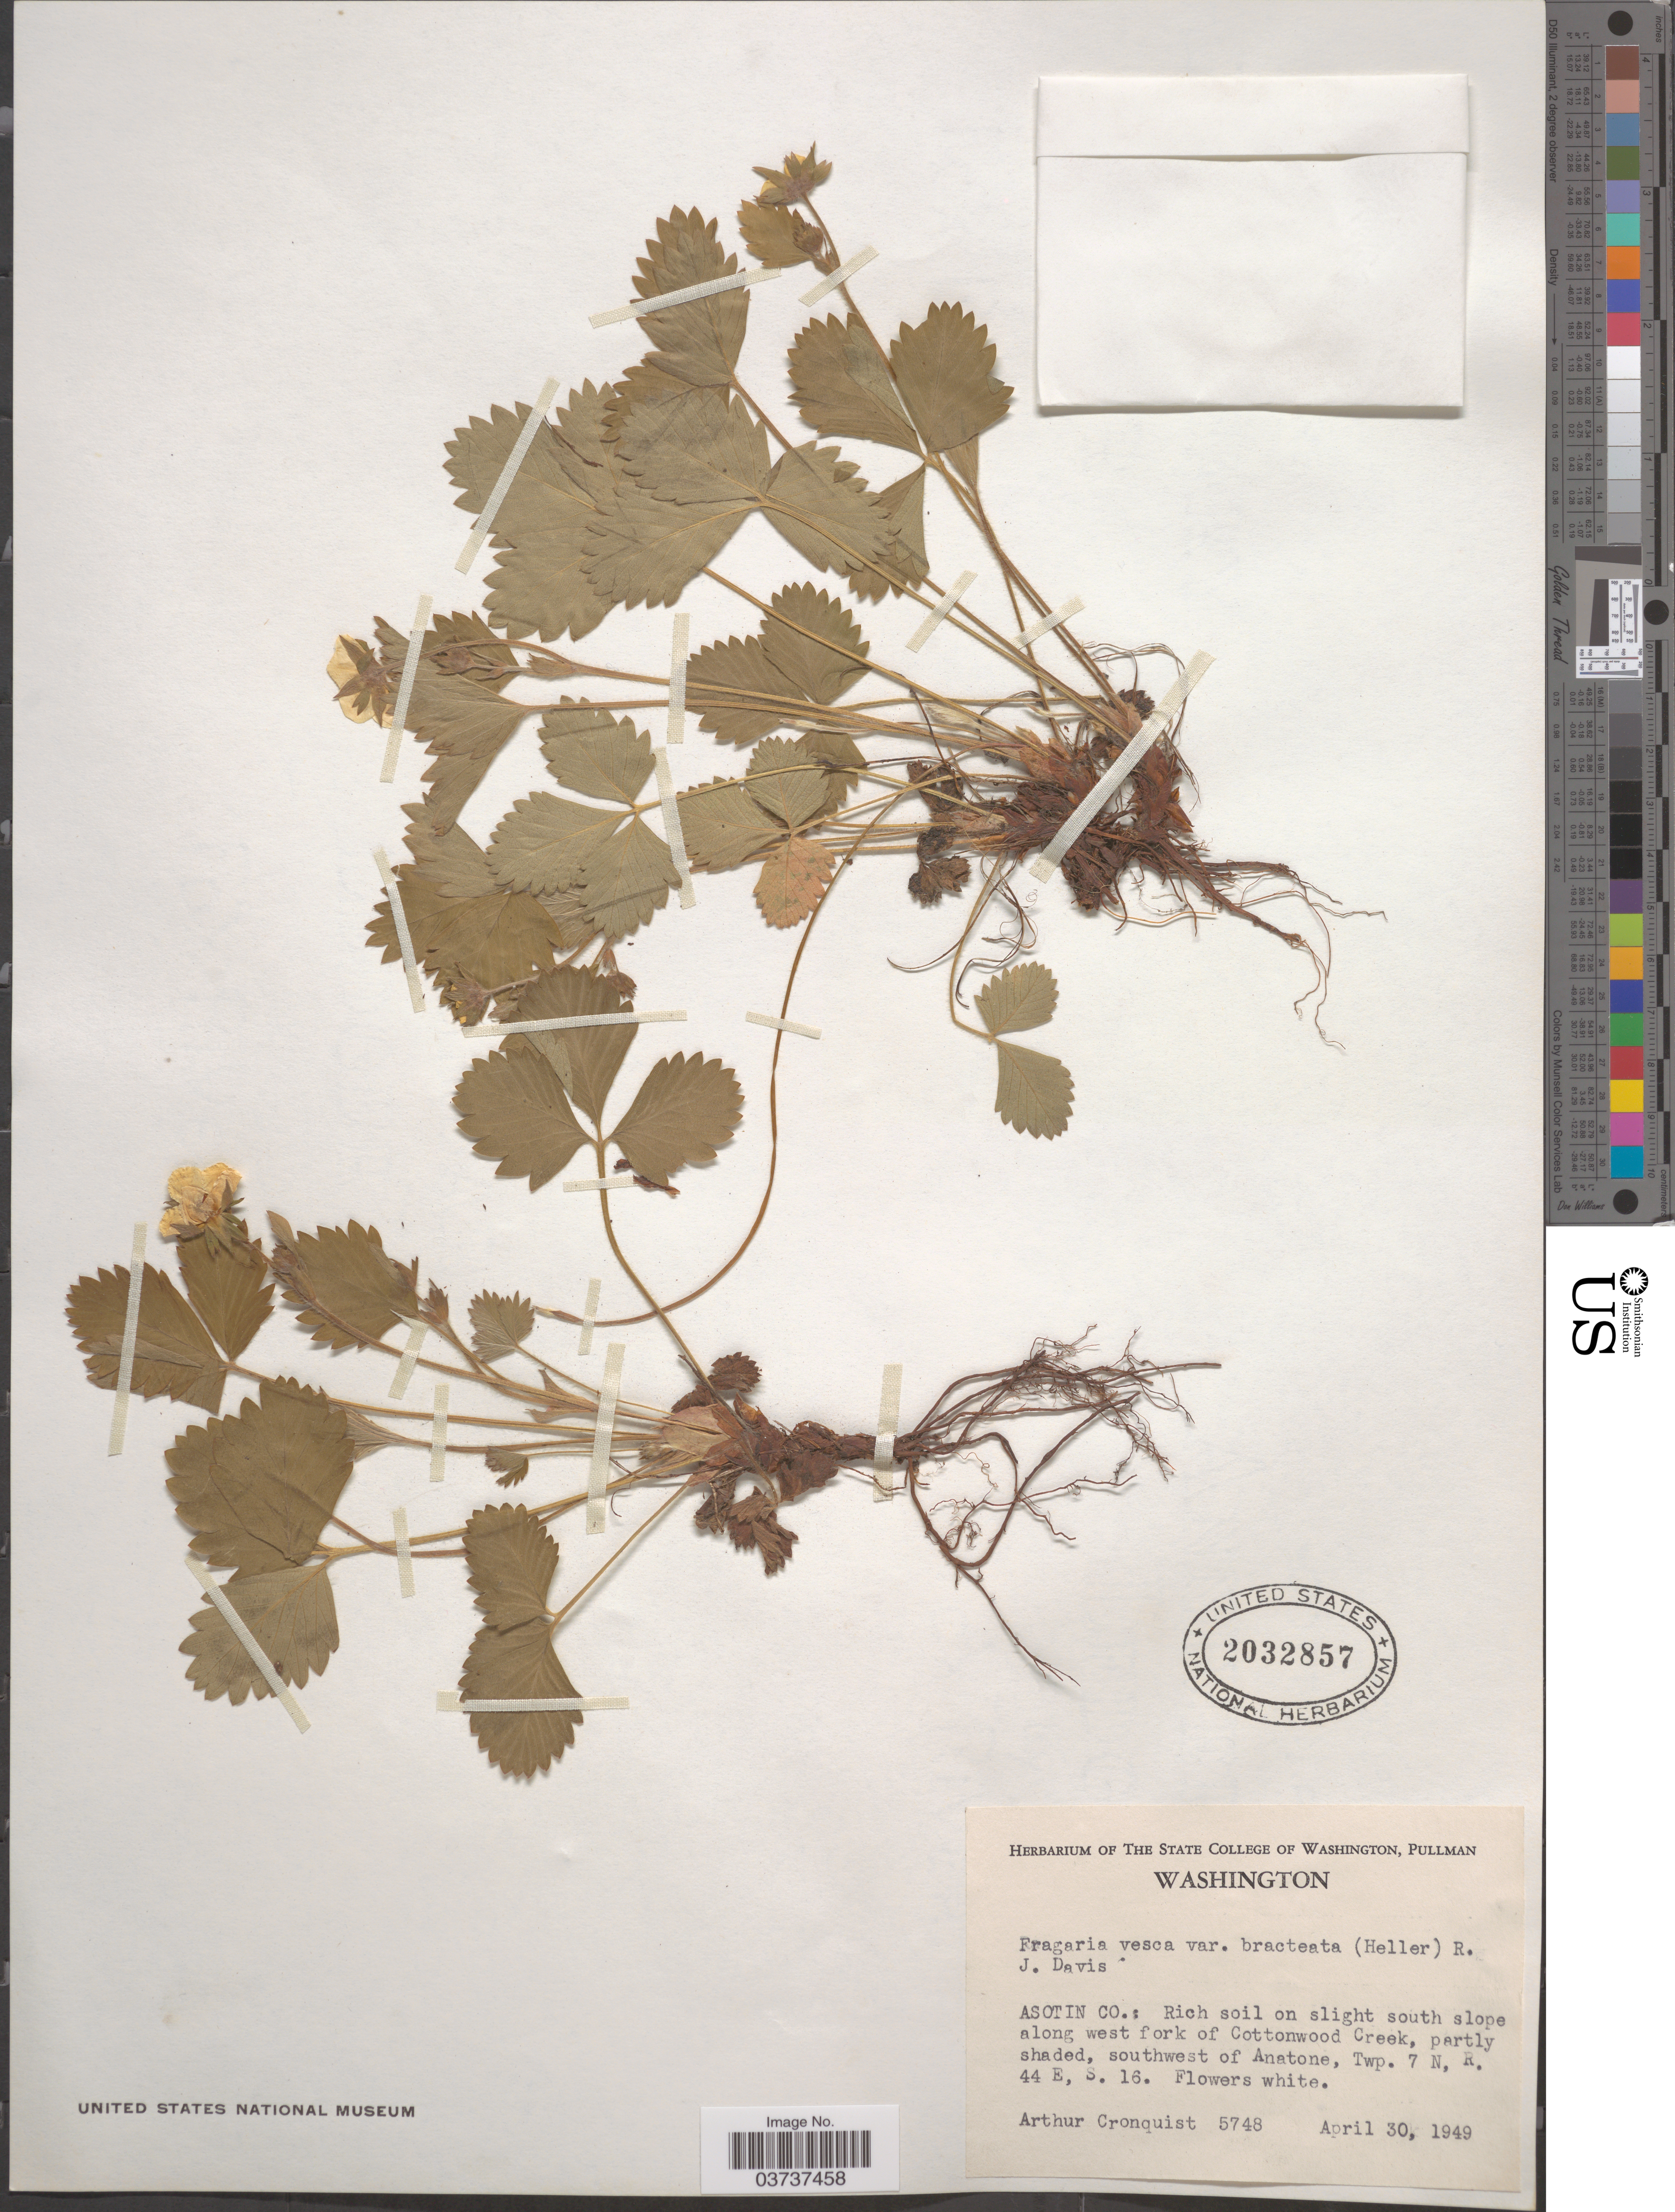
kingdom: Plantae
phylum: Tracheophyta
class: Magnoliopsida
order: Rosales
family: Rosaceae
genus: Fragaria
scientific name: Fragaria vesca subsp. bracteata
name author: L.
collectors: A. J. Cronquist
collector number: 5748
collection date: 1949-04-30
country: United States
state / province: Washington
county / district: Asotin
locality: Asotin Co.: On slight south slope along west fork of Cottonwood Creek, southwest of Anatone, Twp. 7 N, R. 44 E, S. 16.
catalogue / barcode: US 2032857